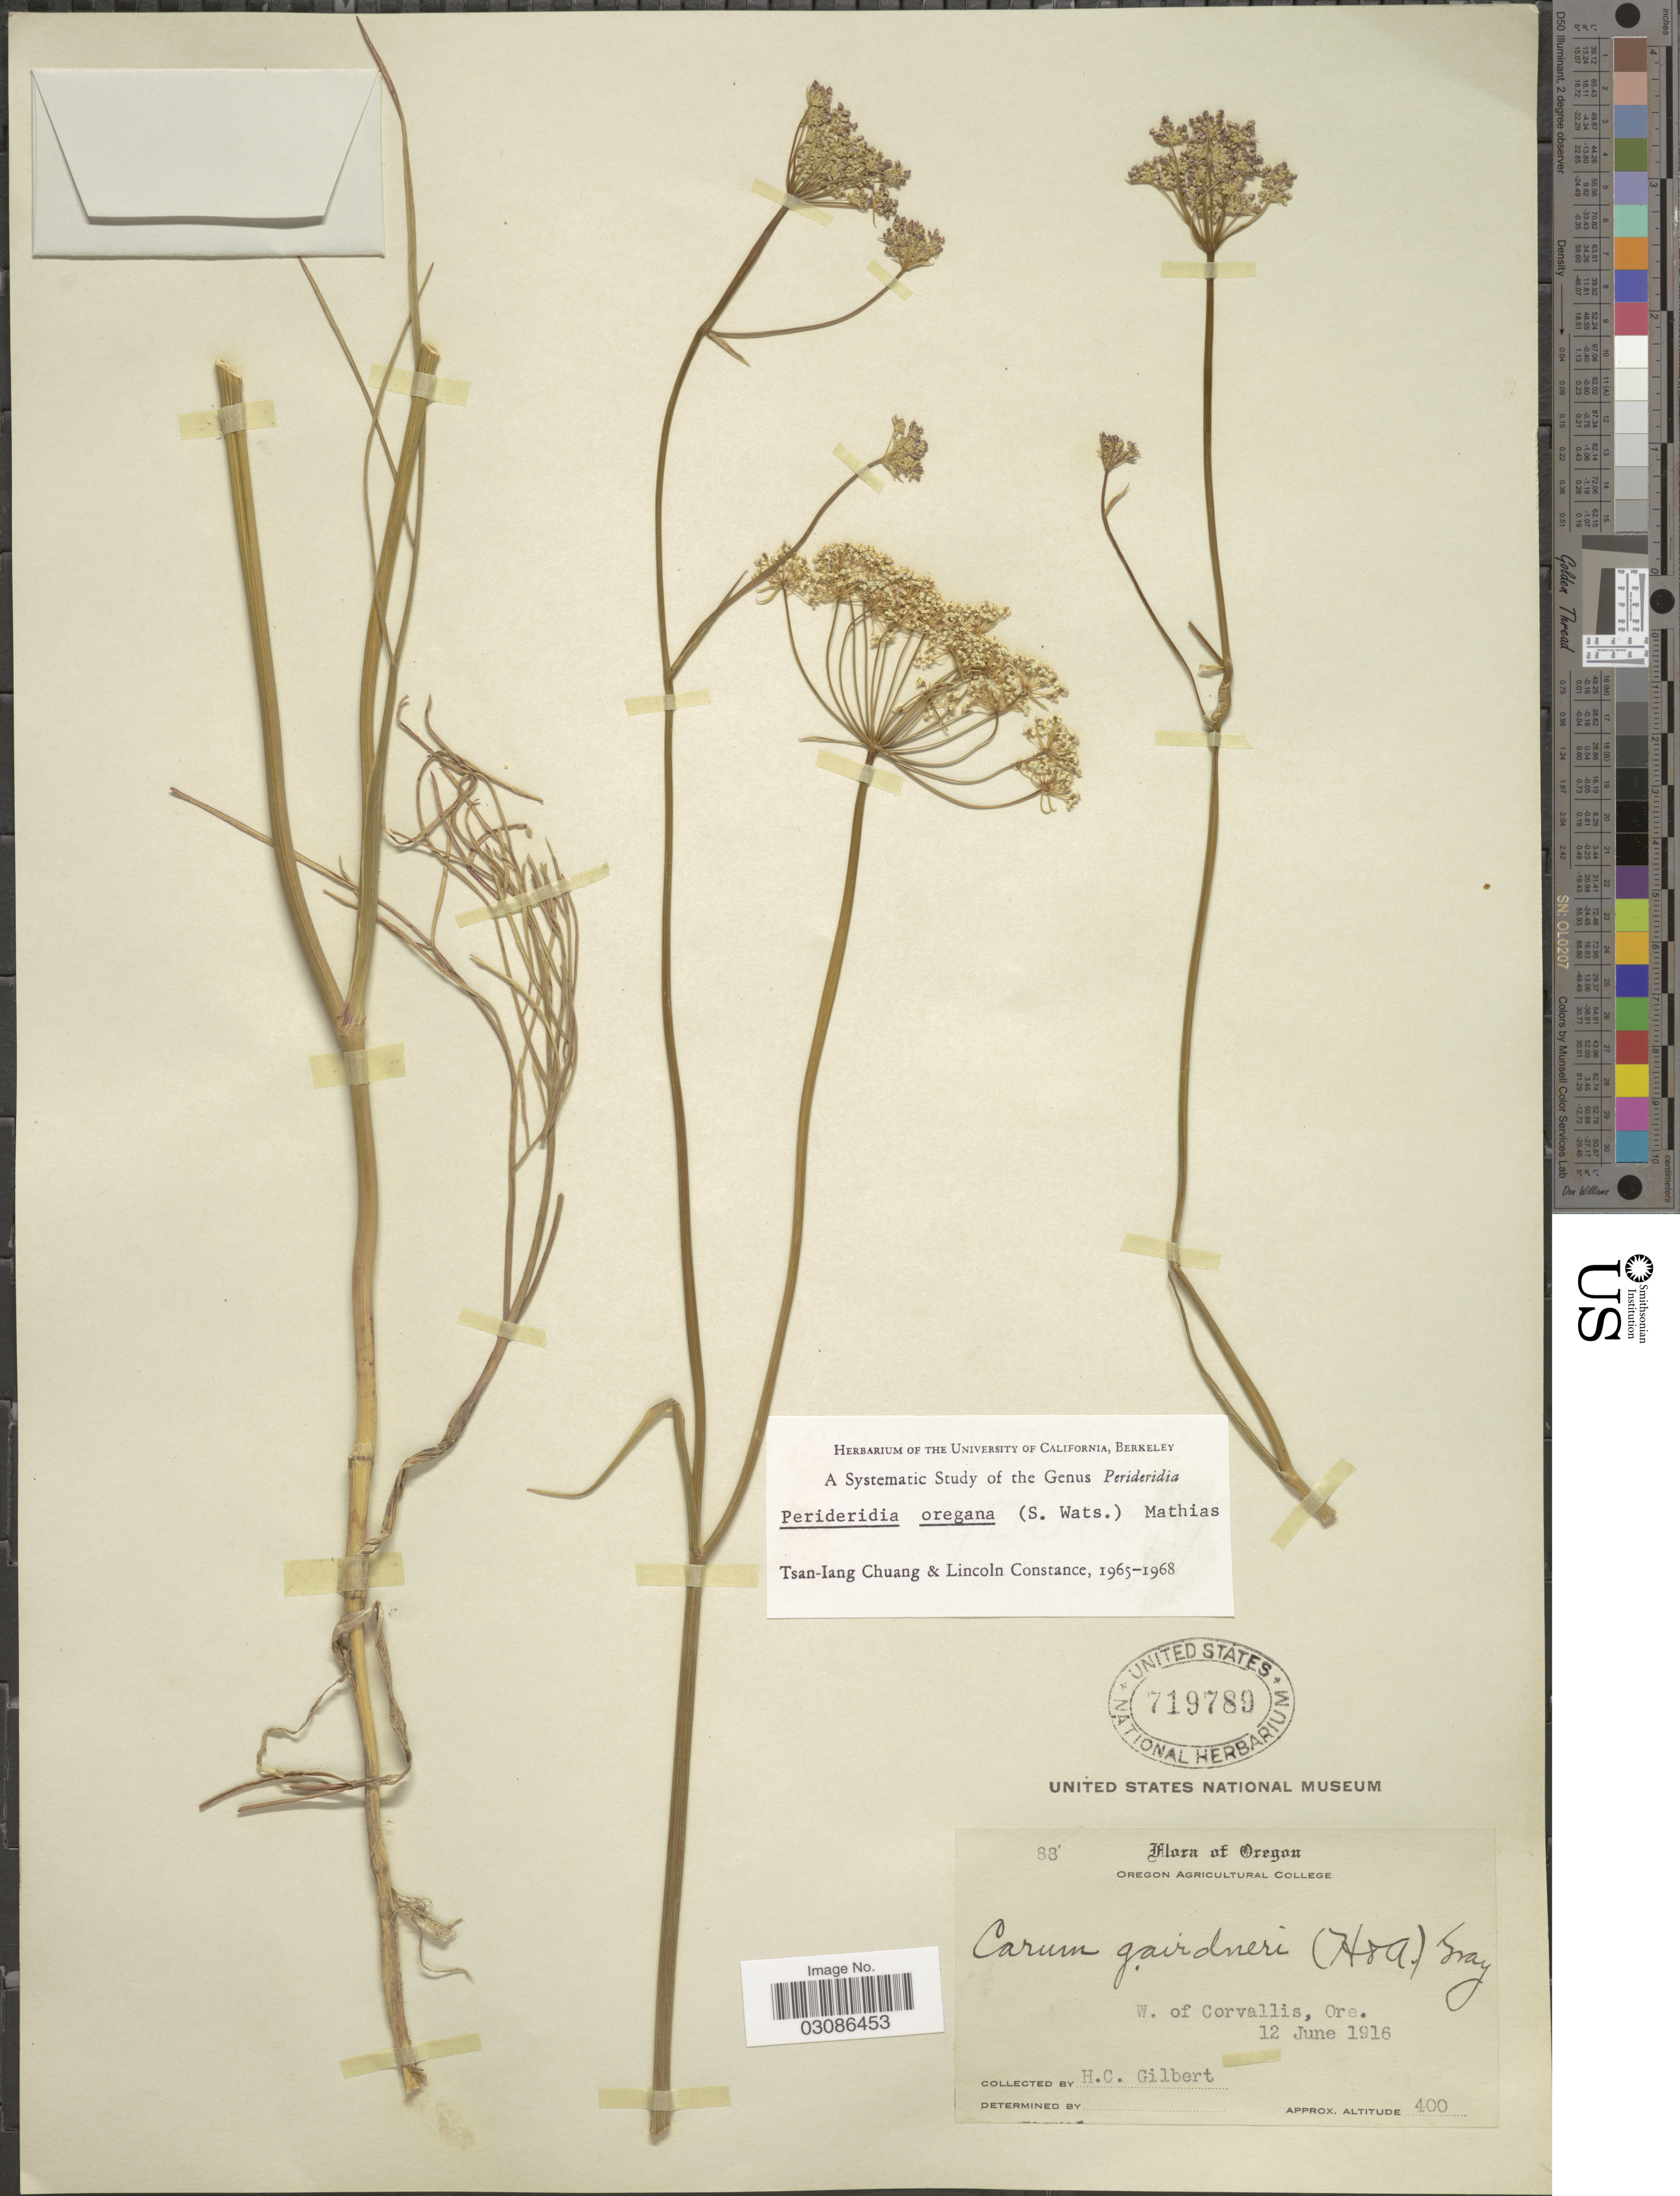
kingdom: Plantae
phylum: Tracheophyta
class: Magnoliopsida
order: Apiales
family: Apiaceae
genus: Perideridia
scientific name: Perideridia oregana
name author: (S. Watson) Mathias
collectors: H. Gilbert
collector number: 88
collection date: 1916-06-12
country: United States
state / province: Oregon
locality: W. of Corvallis, Ore.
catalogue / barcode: US 719789